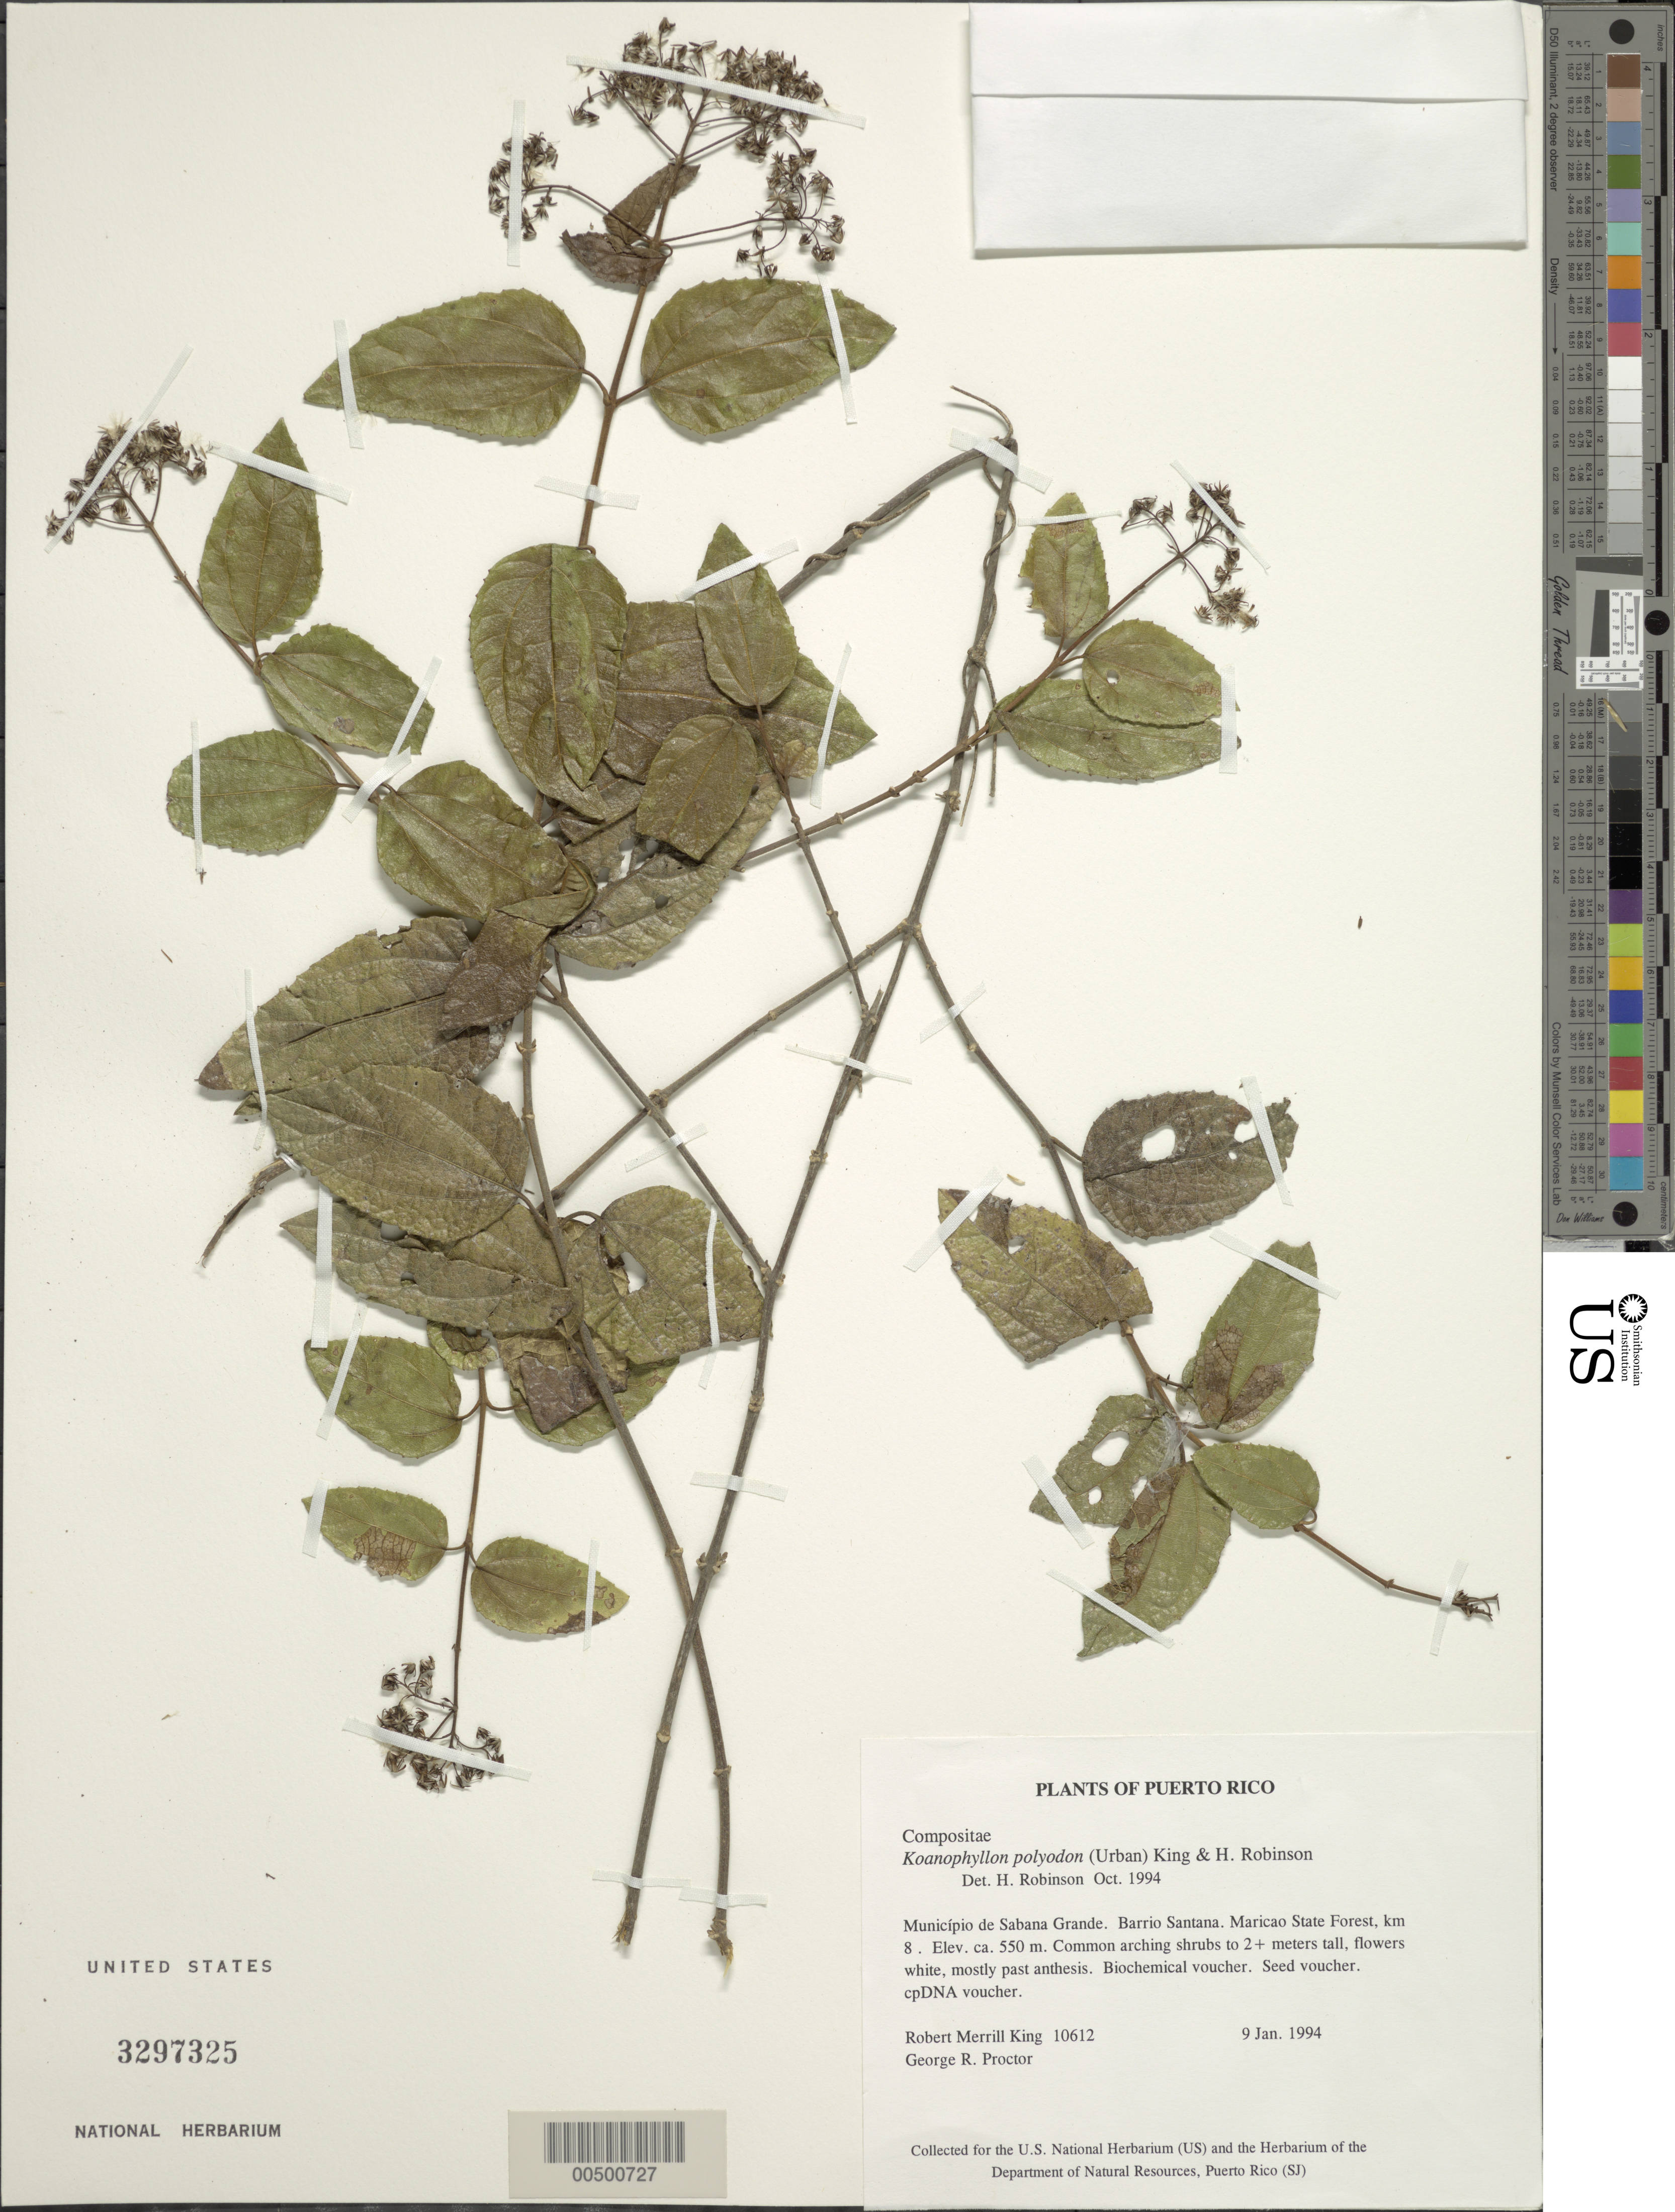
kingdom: Plantae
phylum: Tracheophyta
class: Magnoliopsida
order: Asterales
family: Asteraceae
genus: Koanophyllon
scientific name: Koanophyllon polyodon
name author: (Urb.) R.M. King & H. Rob.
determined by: Robinson, Harold E., (US)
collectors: R. M. King & G. Proctor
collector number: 10612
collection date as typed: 09 Jan 1994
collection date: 1994-01-09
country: Puerto Rico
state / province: Sabana Grande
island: Greater Antilles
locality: Barrio Santana. Maricao State Forest, km 8, Sabana Grande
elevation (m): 550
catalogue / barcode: US 3297325